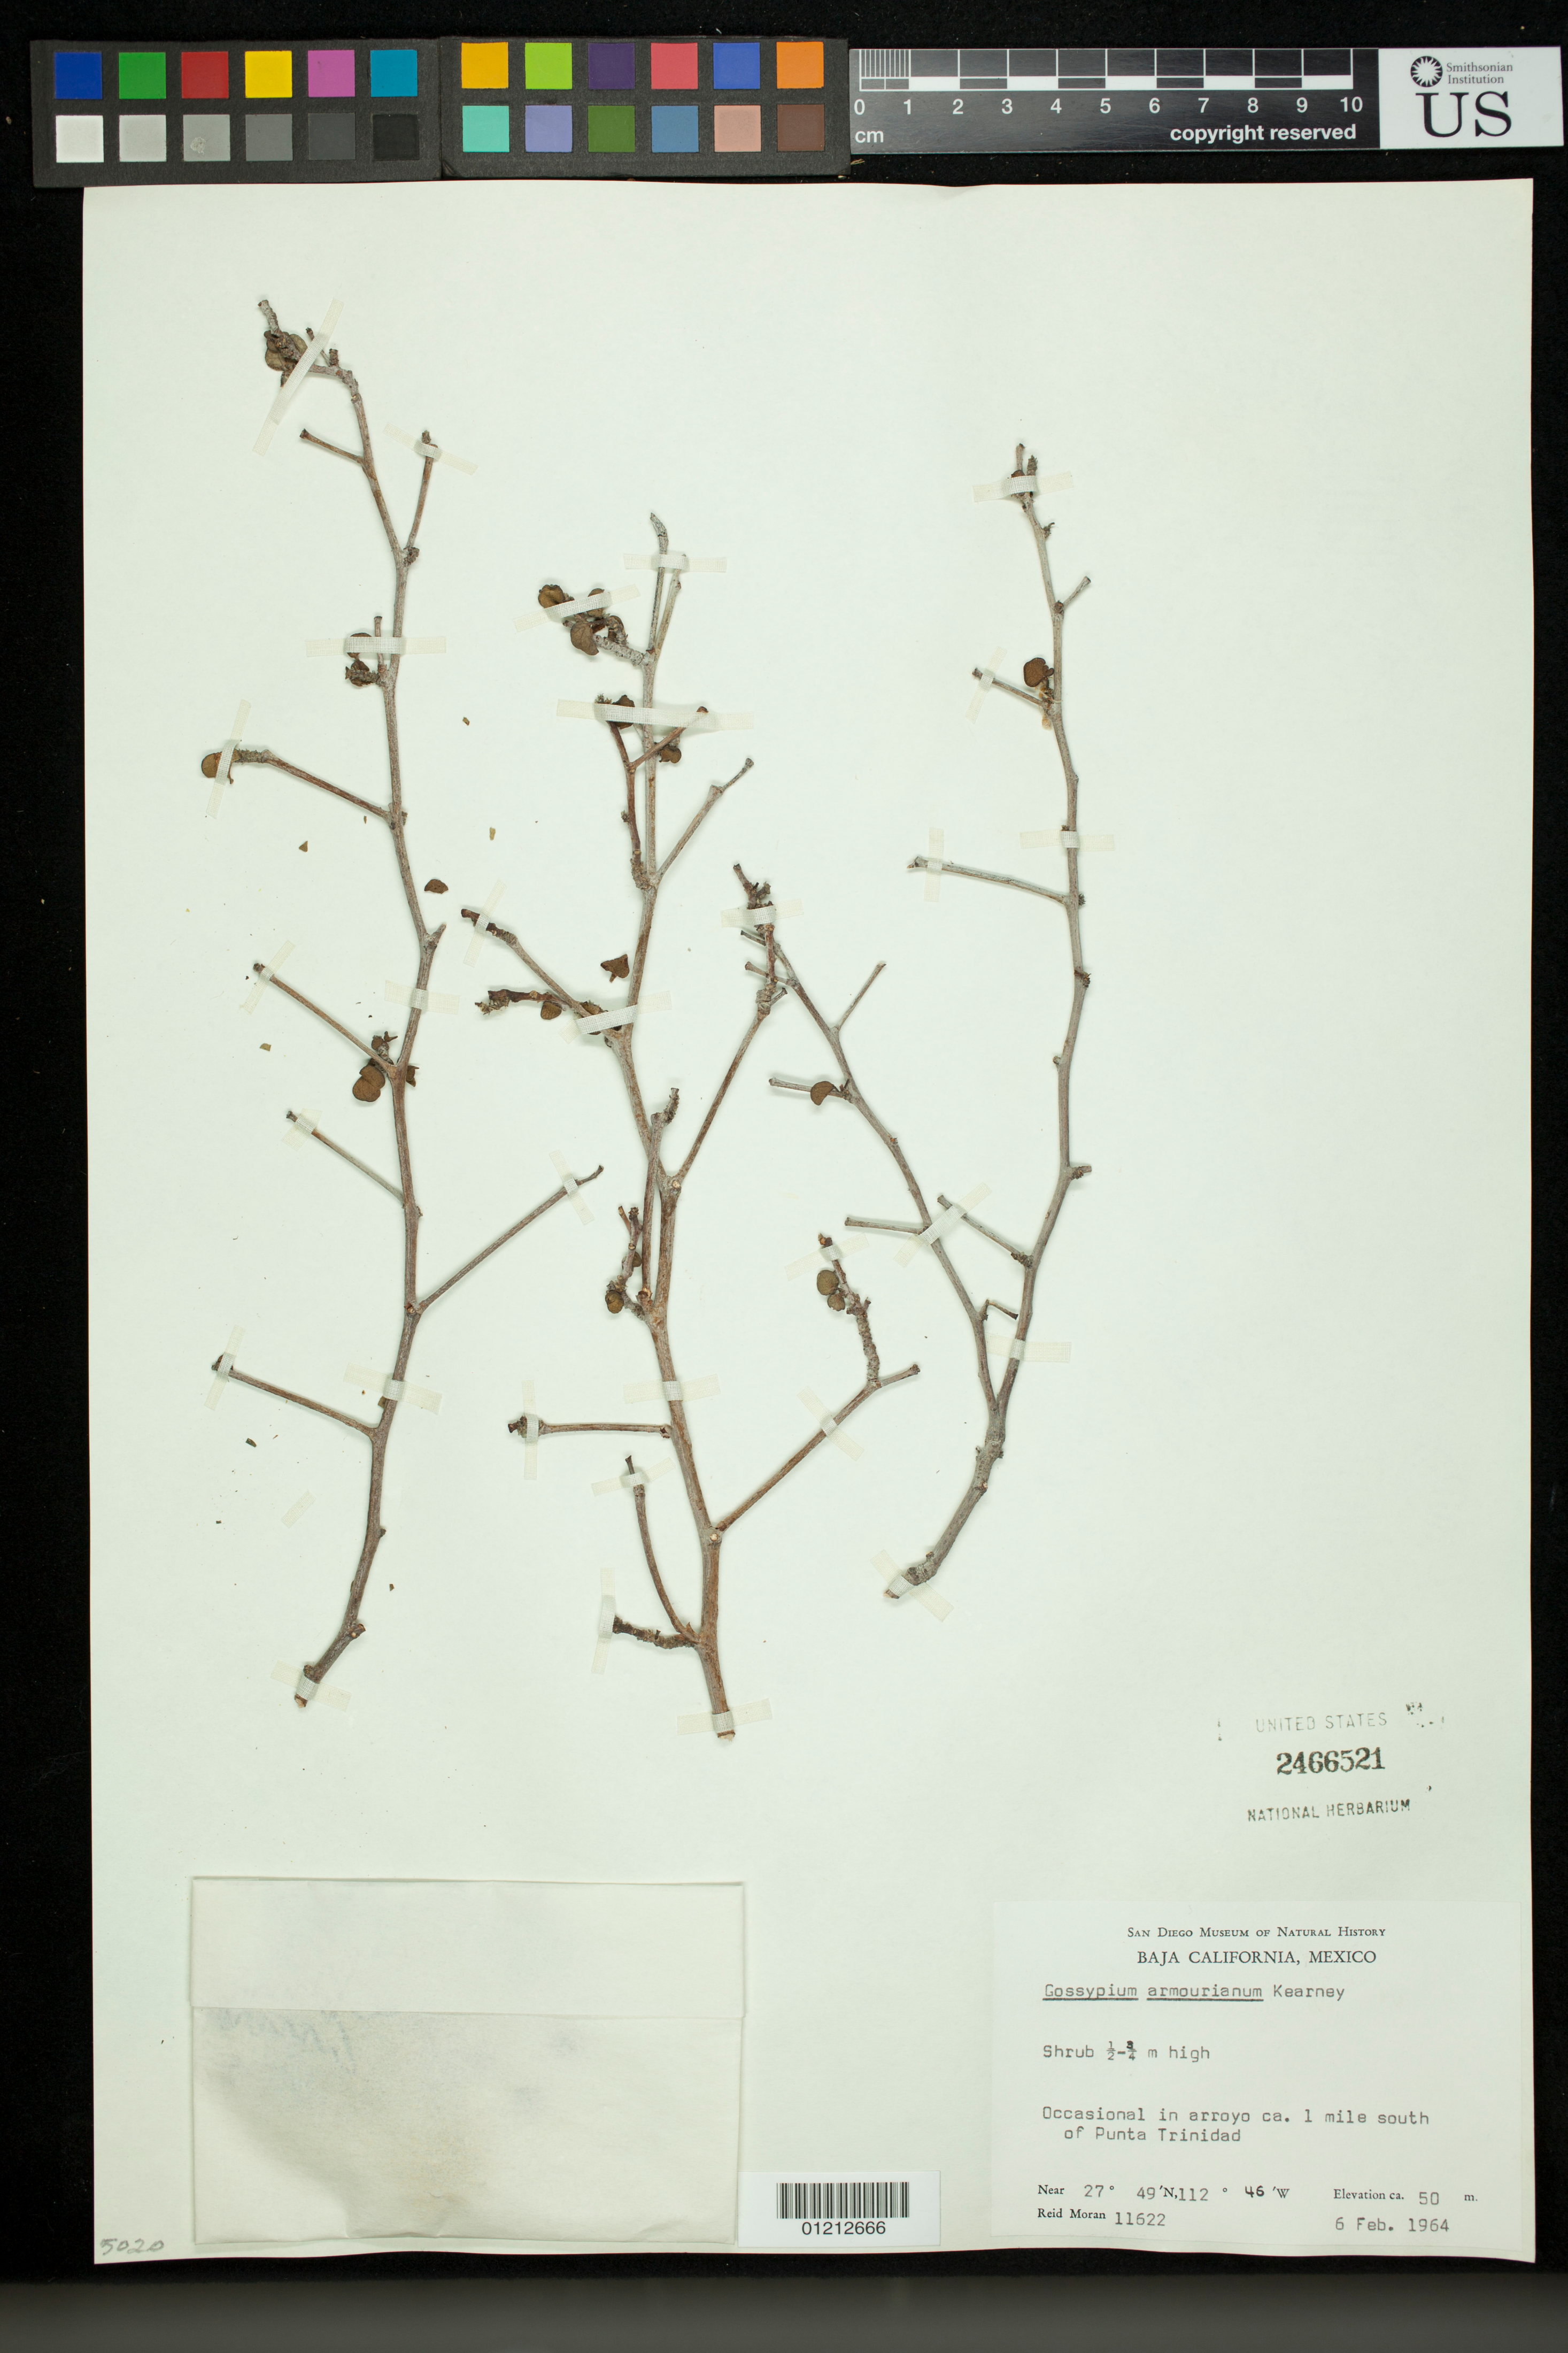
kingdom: Plantae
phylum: Tracheophyta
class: Magnoliopsida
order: Malvales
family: Malvaceae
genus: Gossypium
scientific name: Gossypium armourianum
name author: Kearney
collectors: R. V. Moran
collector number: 11622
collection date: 1964-02-06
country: Mexico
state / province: Baja California Sur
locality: Occasional in arroyo ca. 1 mile south of Punta Trinidad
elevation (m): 50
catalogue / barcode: US 2466521